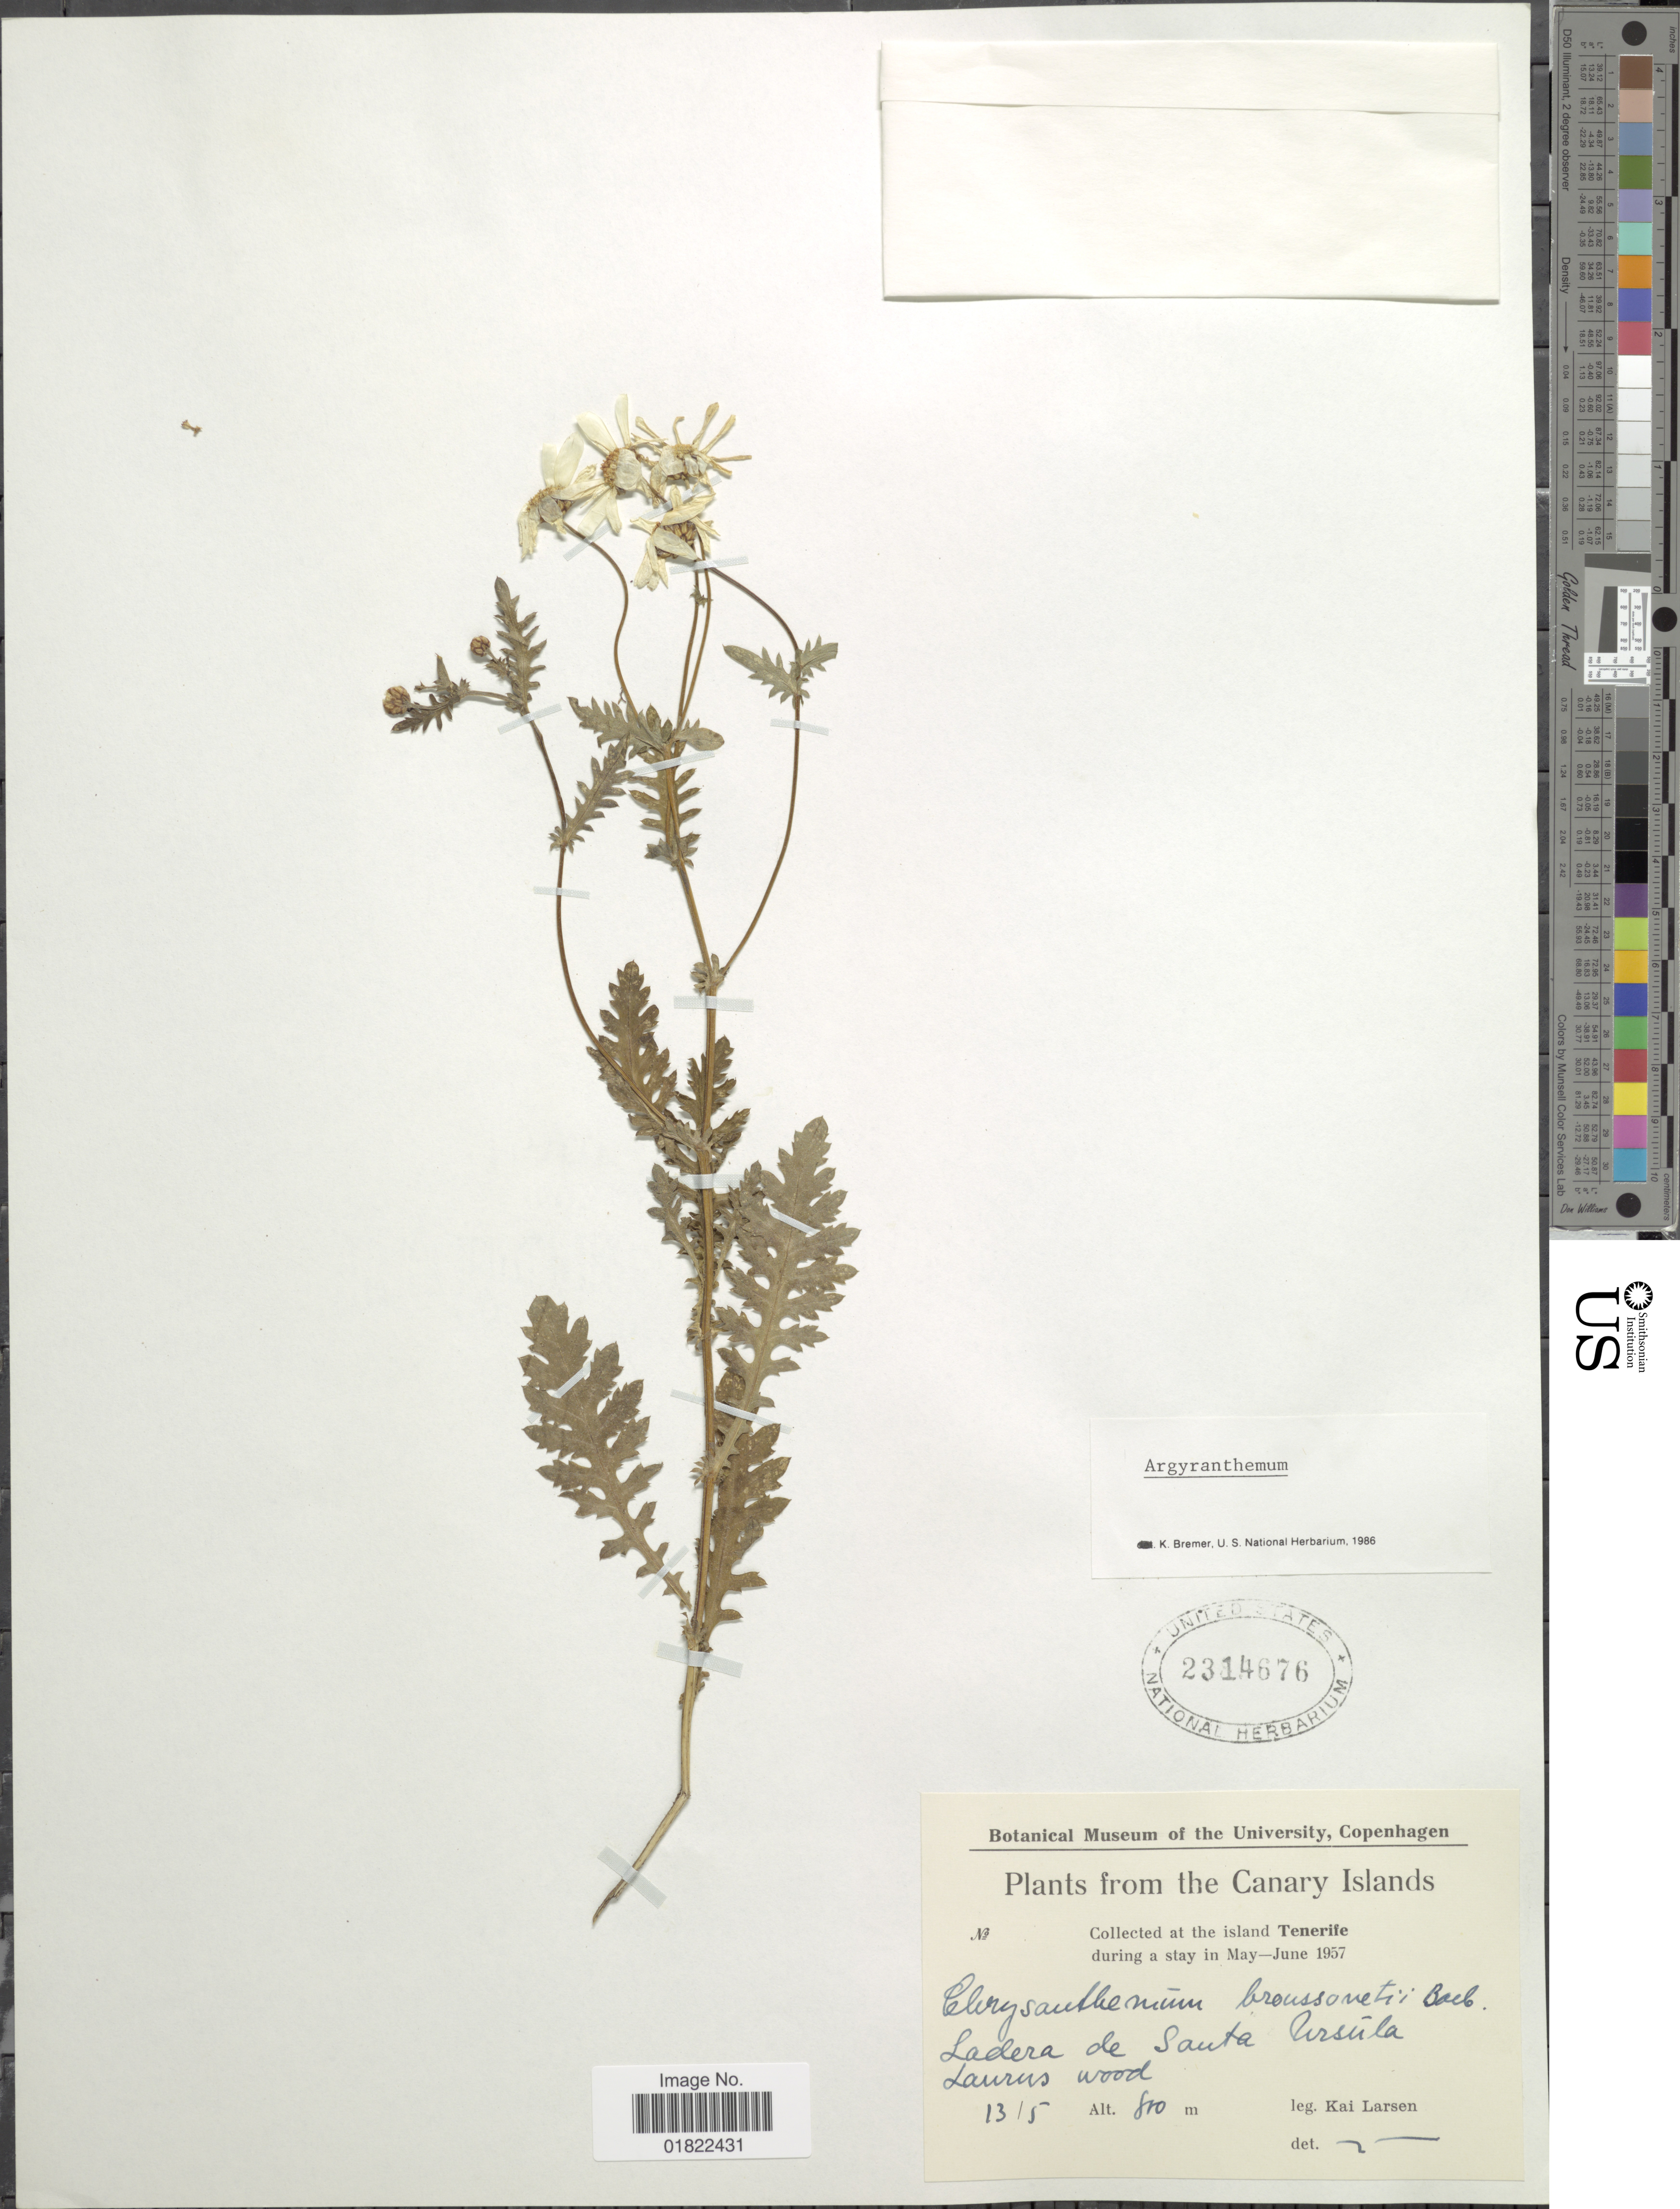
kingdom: Plantae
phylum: Tracheophyta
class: Magnoliopsida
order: Asterales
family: Asteraceae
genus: Argyranthemum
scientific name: Argyranthemum broussonetii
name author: (Pers.) Humphries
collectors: K. Larsen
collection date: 1957-05-13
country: Spain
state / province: Canarias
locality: The Canary Islands, at the island Tenerife, Ladera de Santa Ursüla Laurus wood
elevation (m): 800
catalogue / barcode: US 2314676